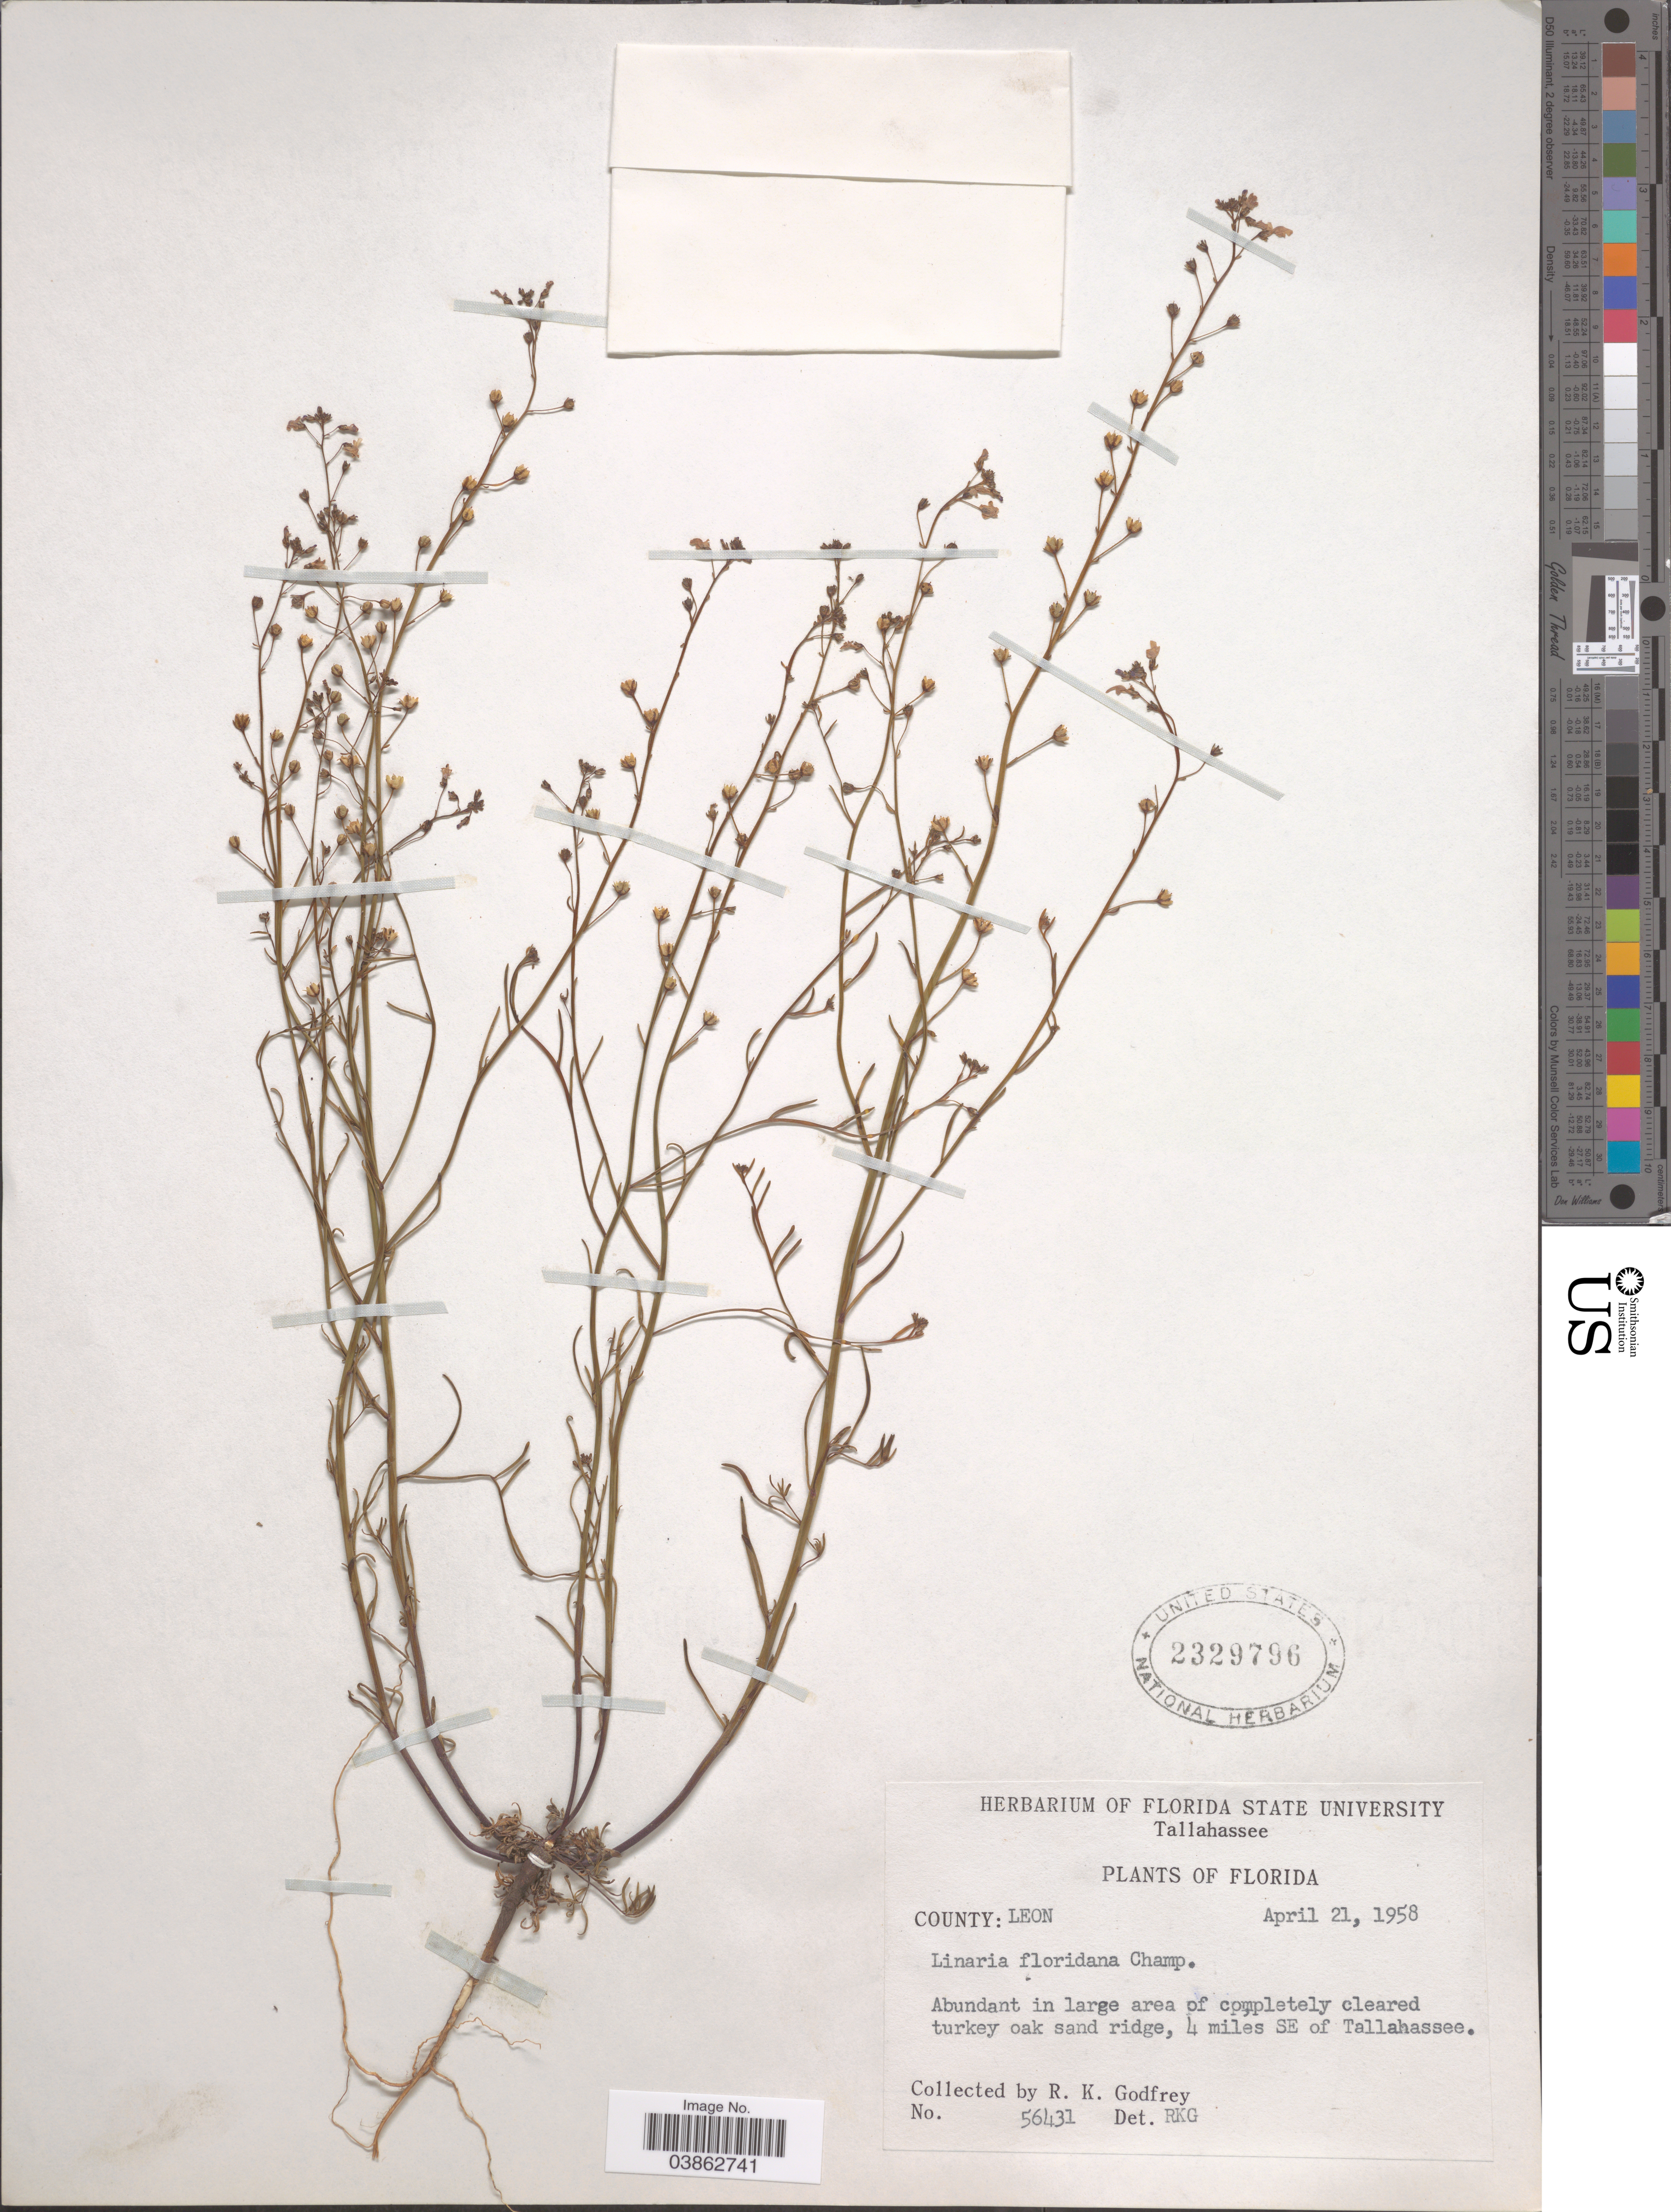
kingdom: Plantae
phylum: Tracheophyta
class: Magnoliopsida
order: Lamiales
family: Plantaginaceae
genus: Linaria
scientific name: Linaria floridana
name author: Chapm.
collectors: R. K. Godfrey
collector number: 56431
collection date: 1958-04-21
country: United States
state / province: Florida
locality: County: Leon. 4 miles SE of Tallahassee.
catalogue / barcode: US 2329796